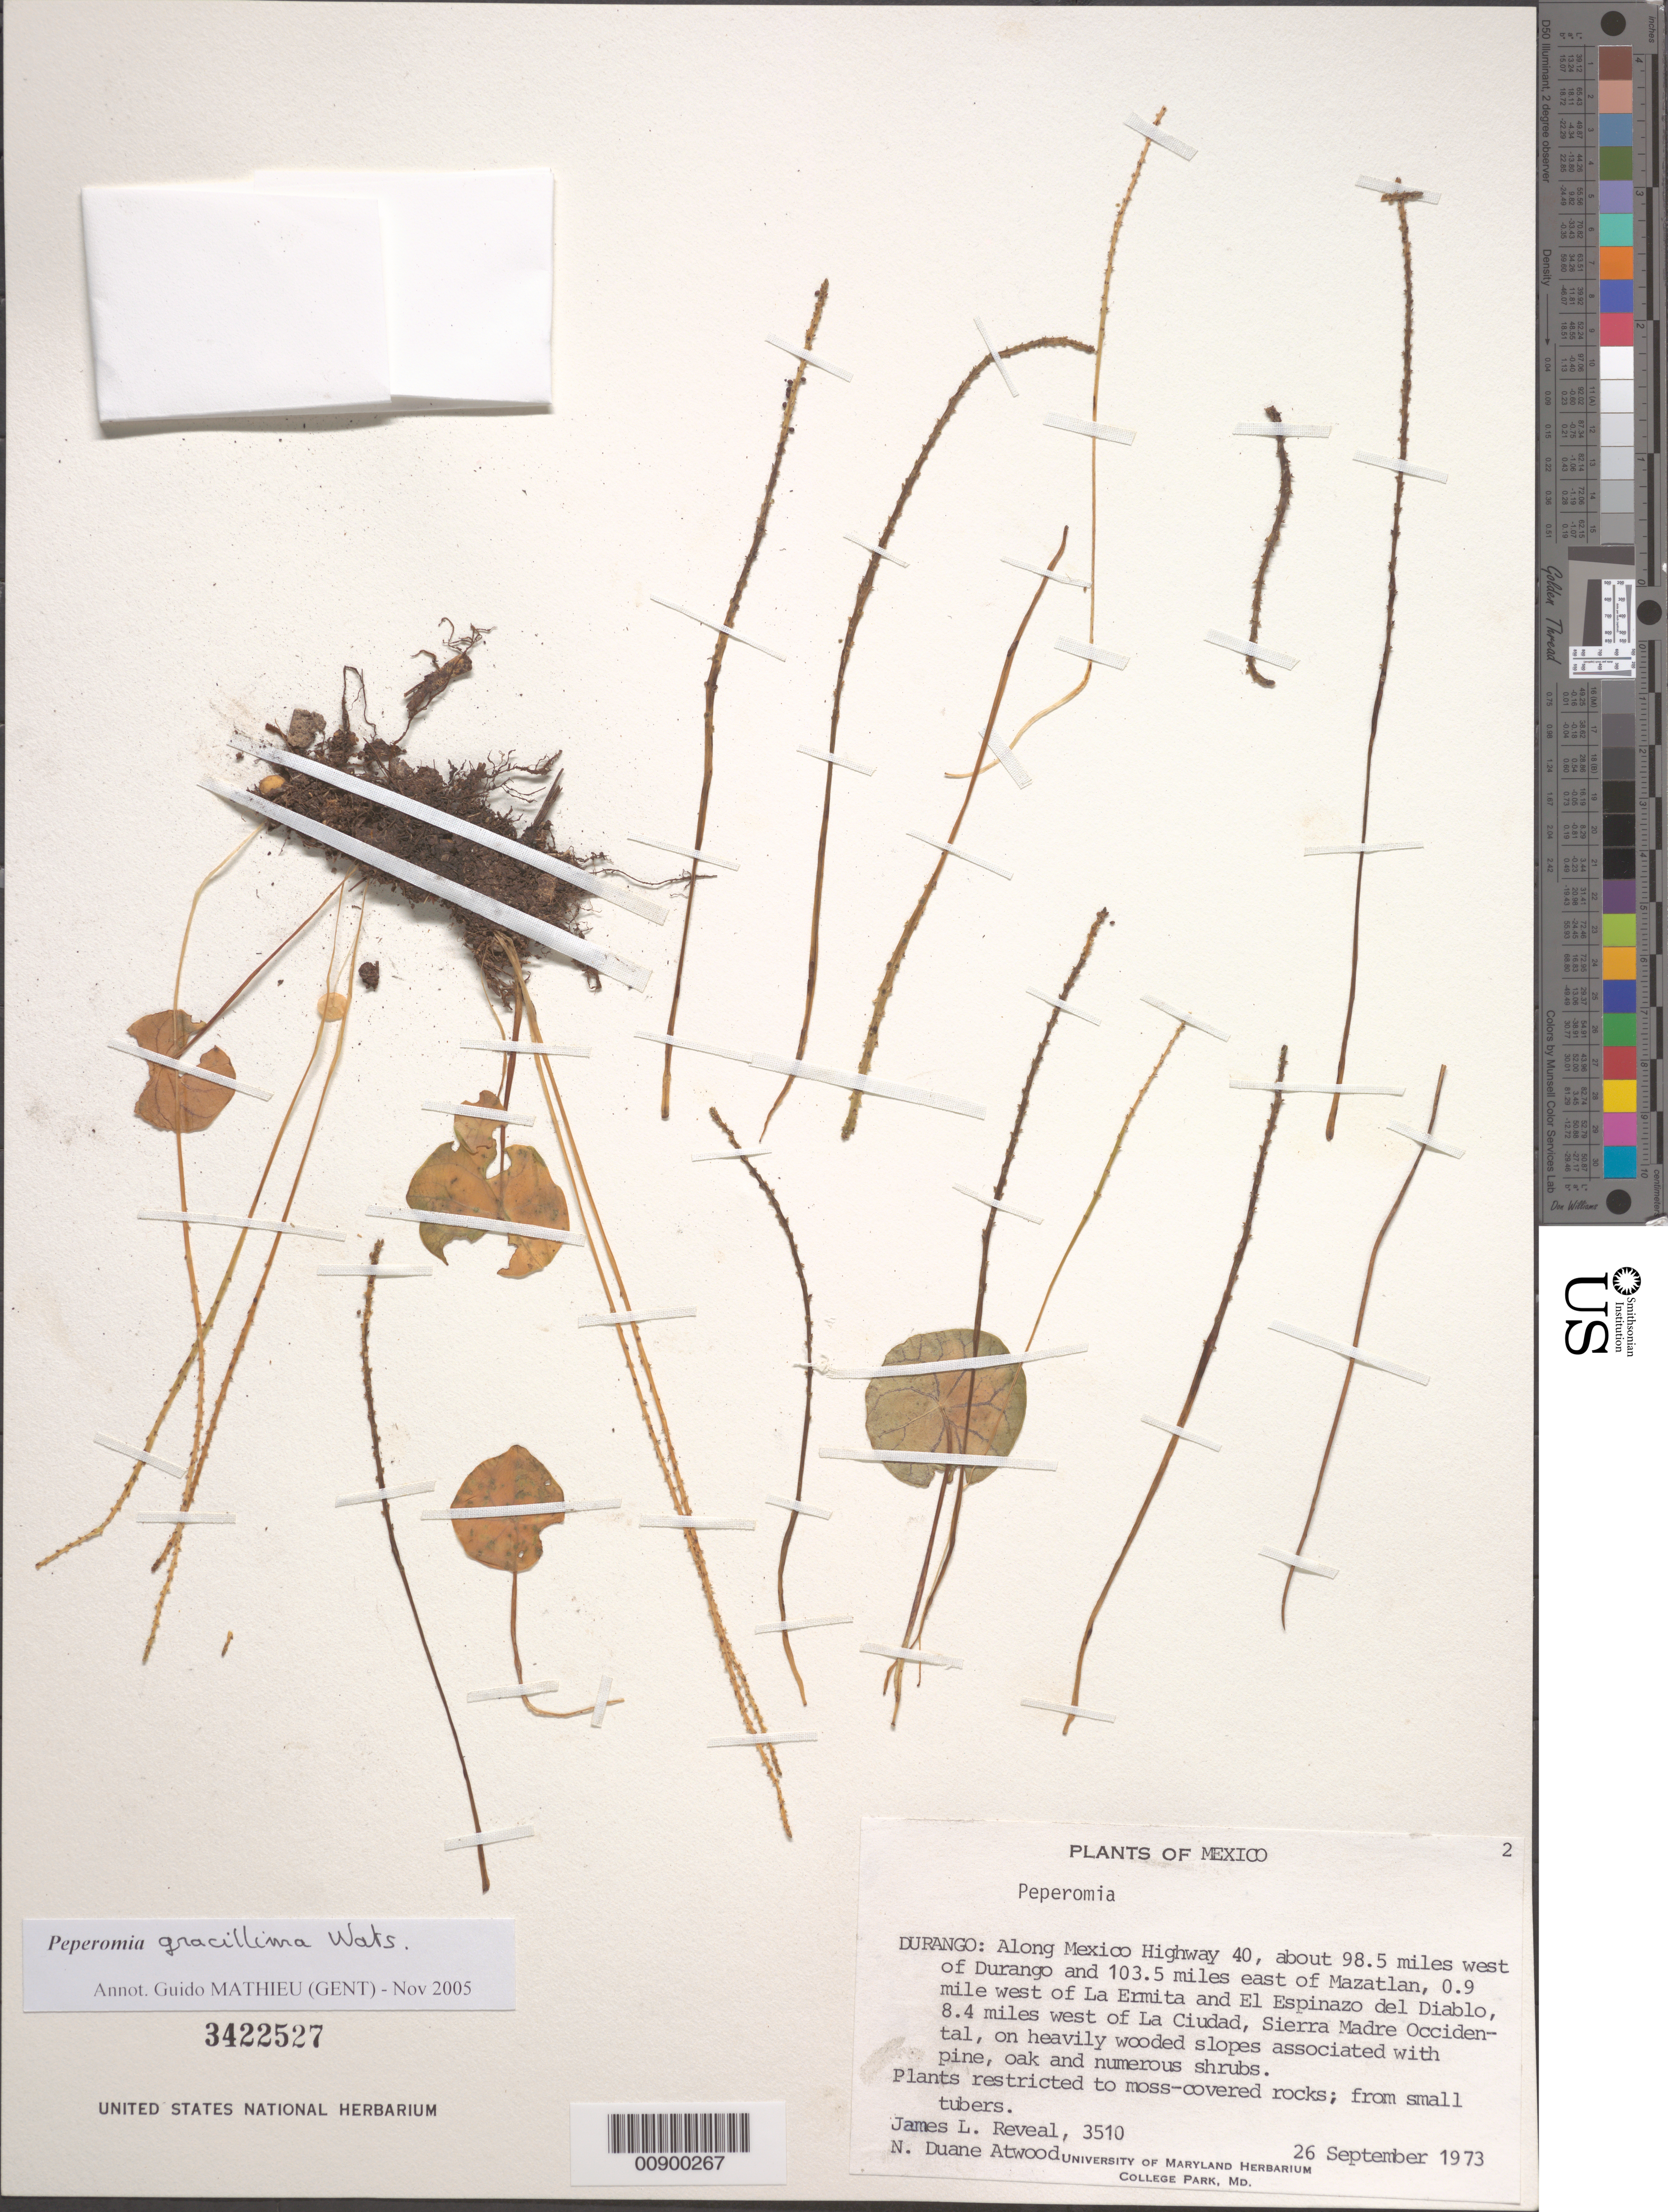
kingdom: Plantae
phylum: Tracheophyta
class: Magnoliopsida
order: Piperales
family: Piperaceae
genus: Peperomia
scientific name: Peperomia gracillima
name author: S. Watson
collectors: J. L. Reveal & N. D. Atwood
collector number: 3510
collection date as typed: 26 Sep 1973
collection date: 1973-09-26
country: Mexico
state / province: Durango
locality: Durango: Along Mexico Highway 40, about 98.5 miles W of Durango and 103.5 miles E of Mazatlan, 0.9 mile west of La Ermita and El Espinazo del Diablo, 8.4 miles west of La Ciudad, Sierra Madre Occidental.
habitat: On heavily wooded slopes associated with pine, oak and numerous shrubs. Plants restricted to moss-covered rocks.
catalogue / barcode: US 3422527